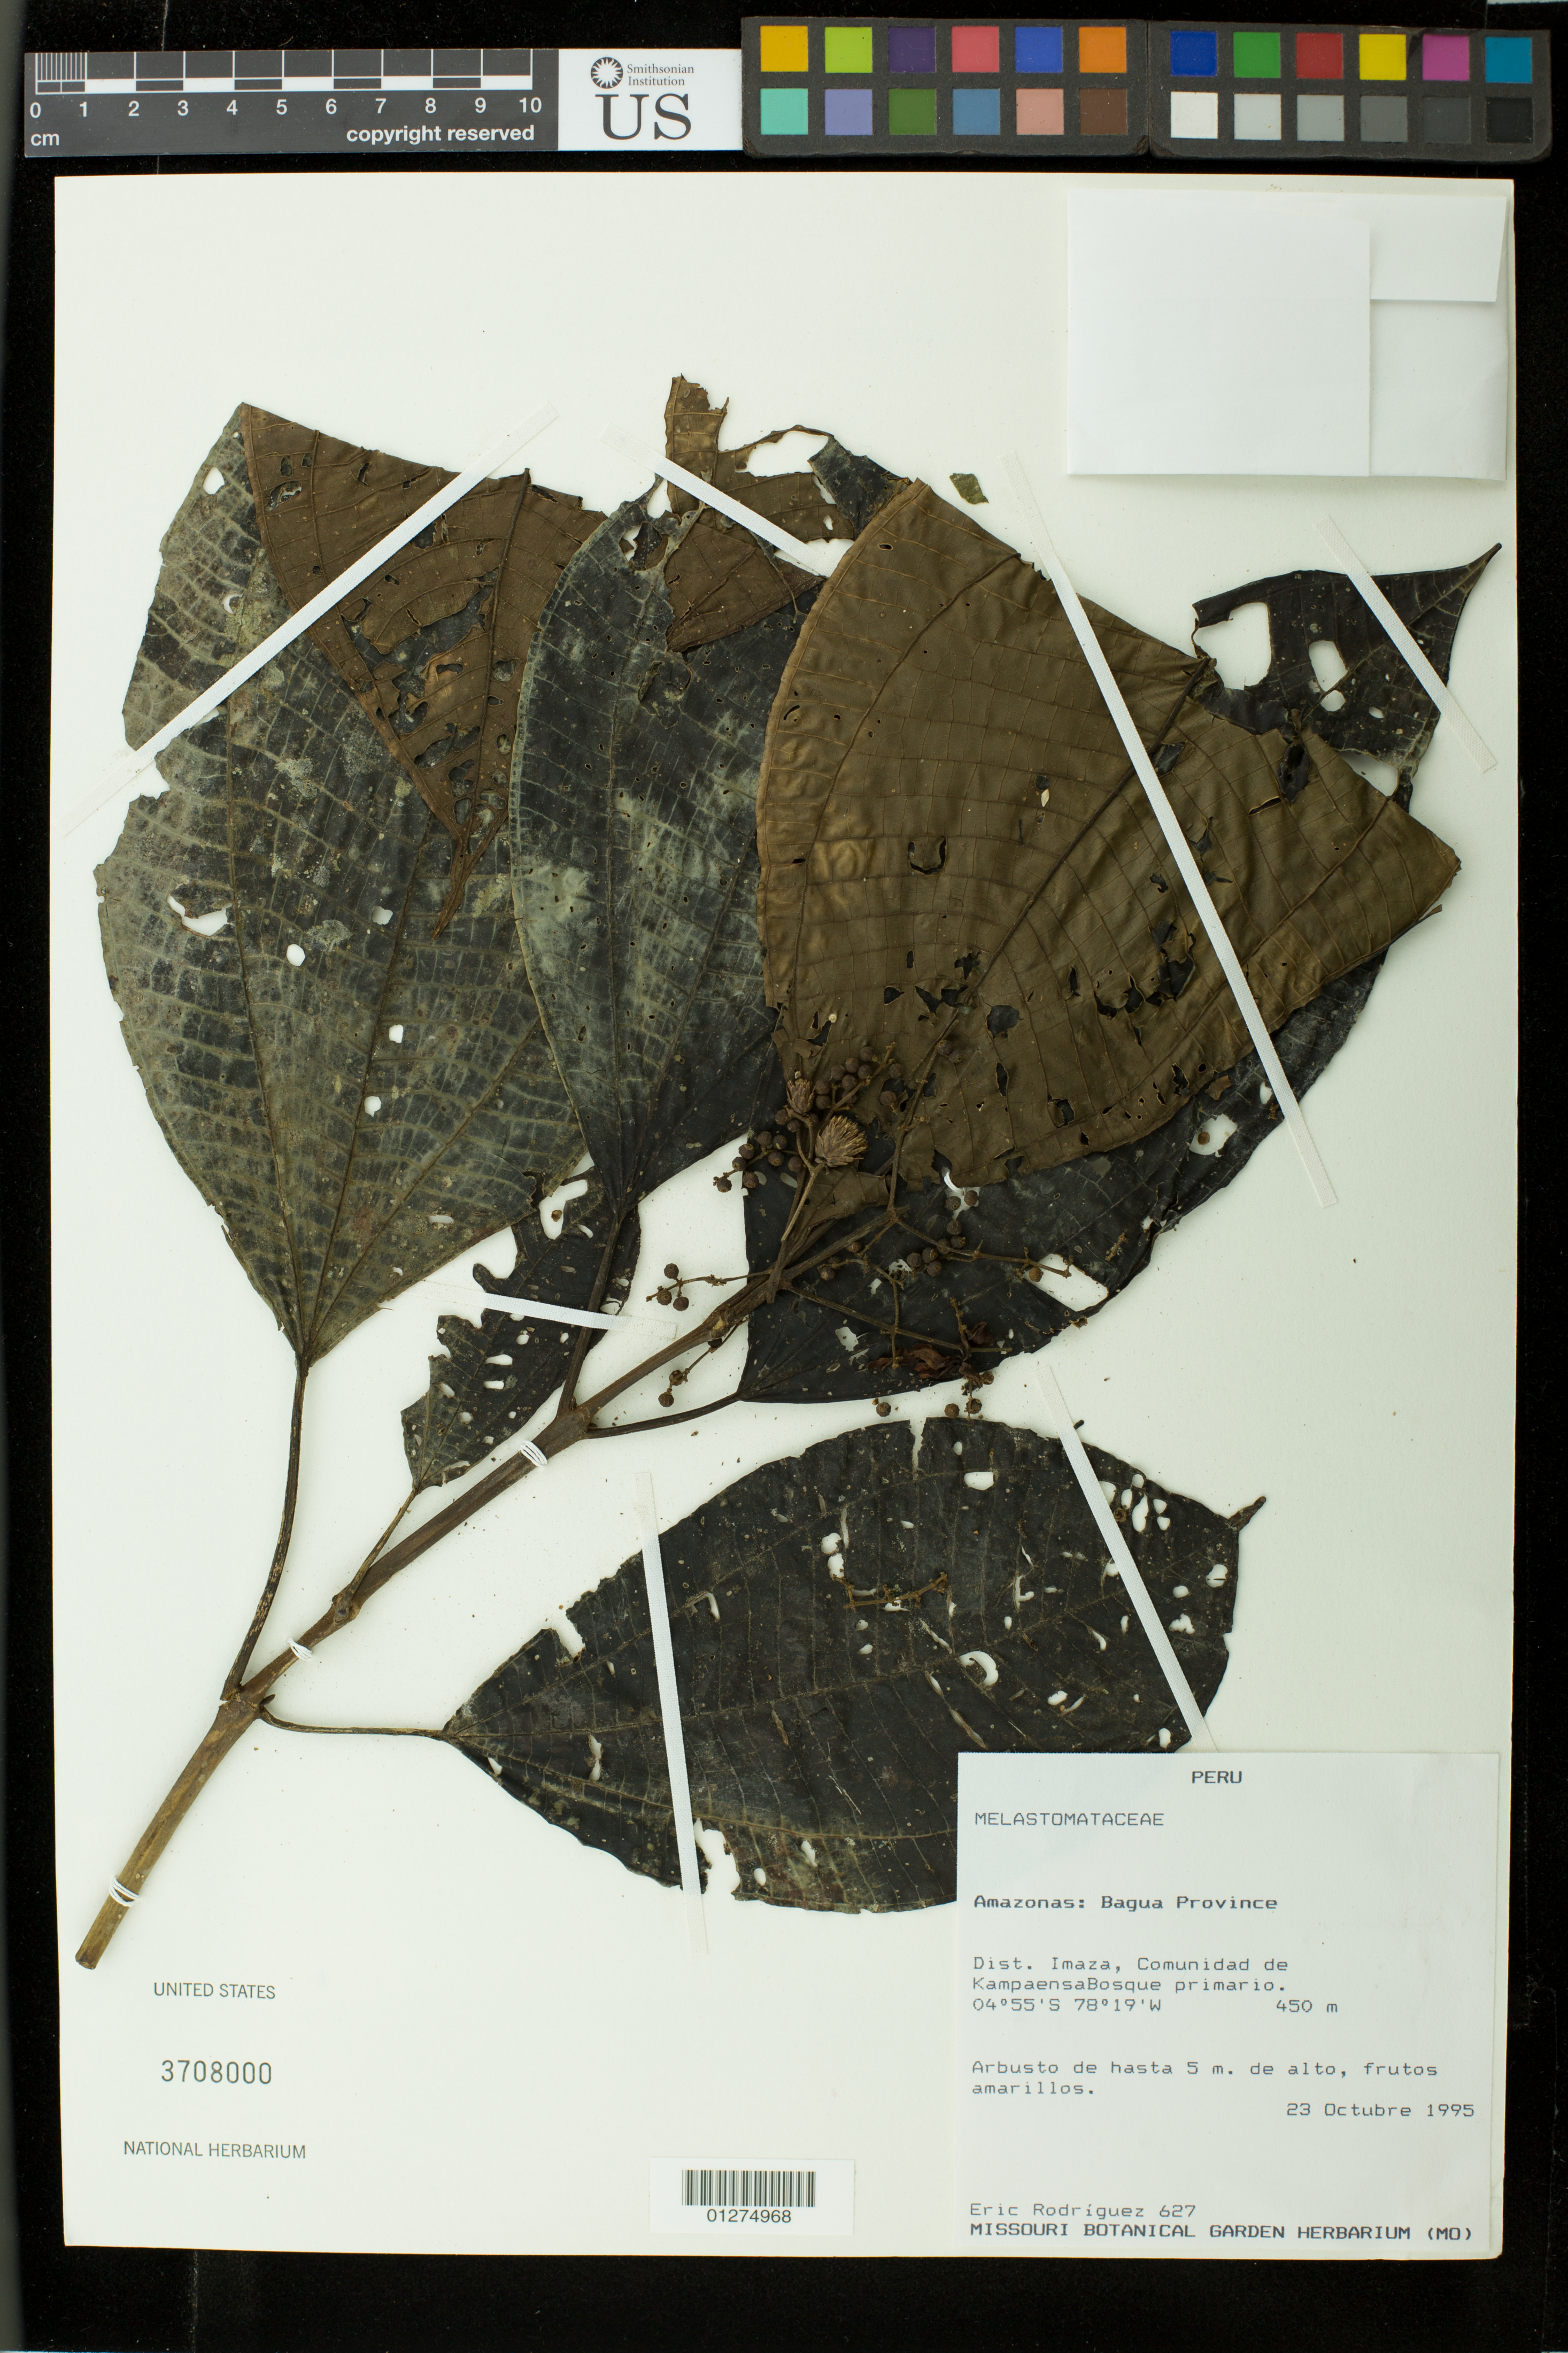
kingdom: Plantae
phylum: Tracheophyta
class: Magnoliopsida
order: Myrtales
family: Melastomataceae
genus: Miconia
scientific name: Miconia sp.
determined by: Michelangeli, F. A.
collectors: E. Rodriguez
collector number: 627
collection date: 1995-10-23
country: Peru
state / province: Amazonas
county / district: Bagua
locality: Dist. Imaza, Comunidad de Kampaensa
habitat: bosque primario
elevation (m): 450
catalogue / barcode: US 3708000